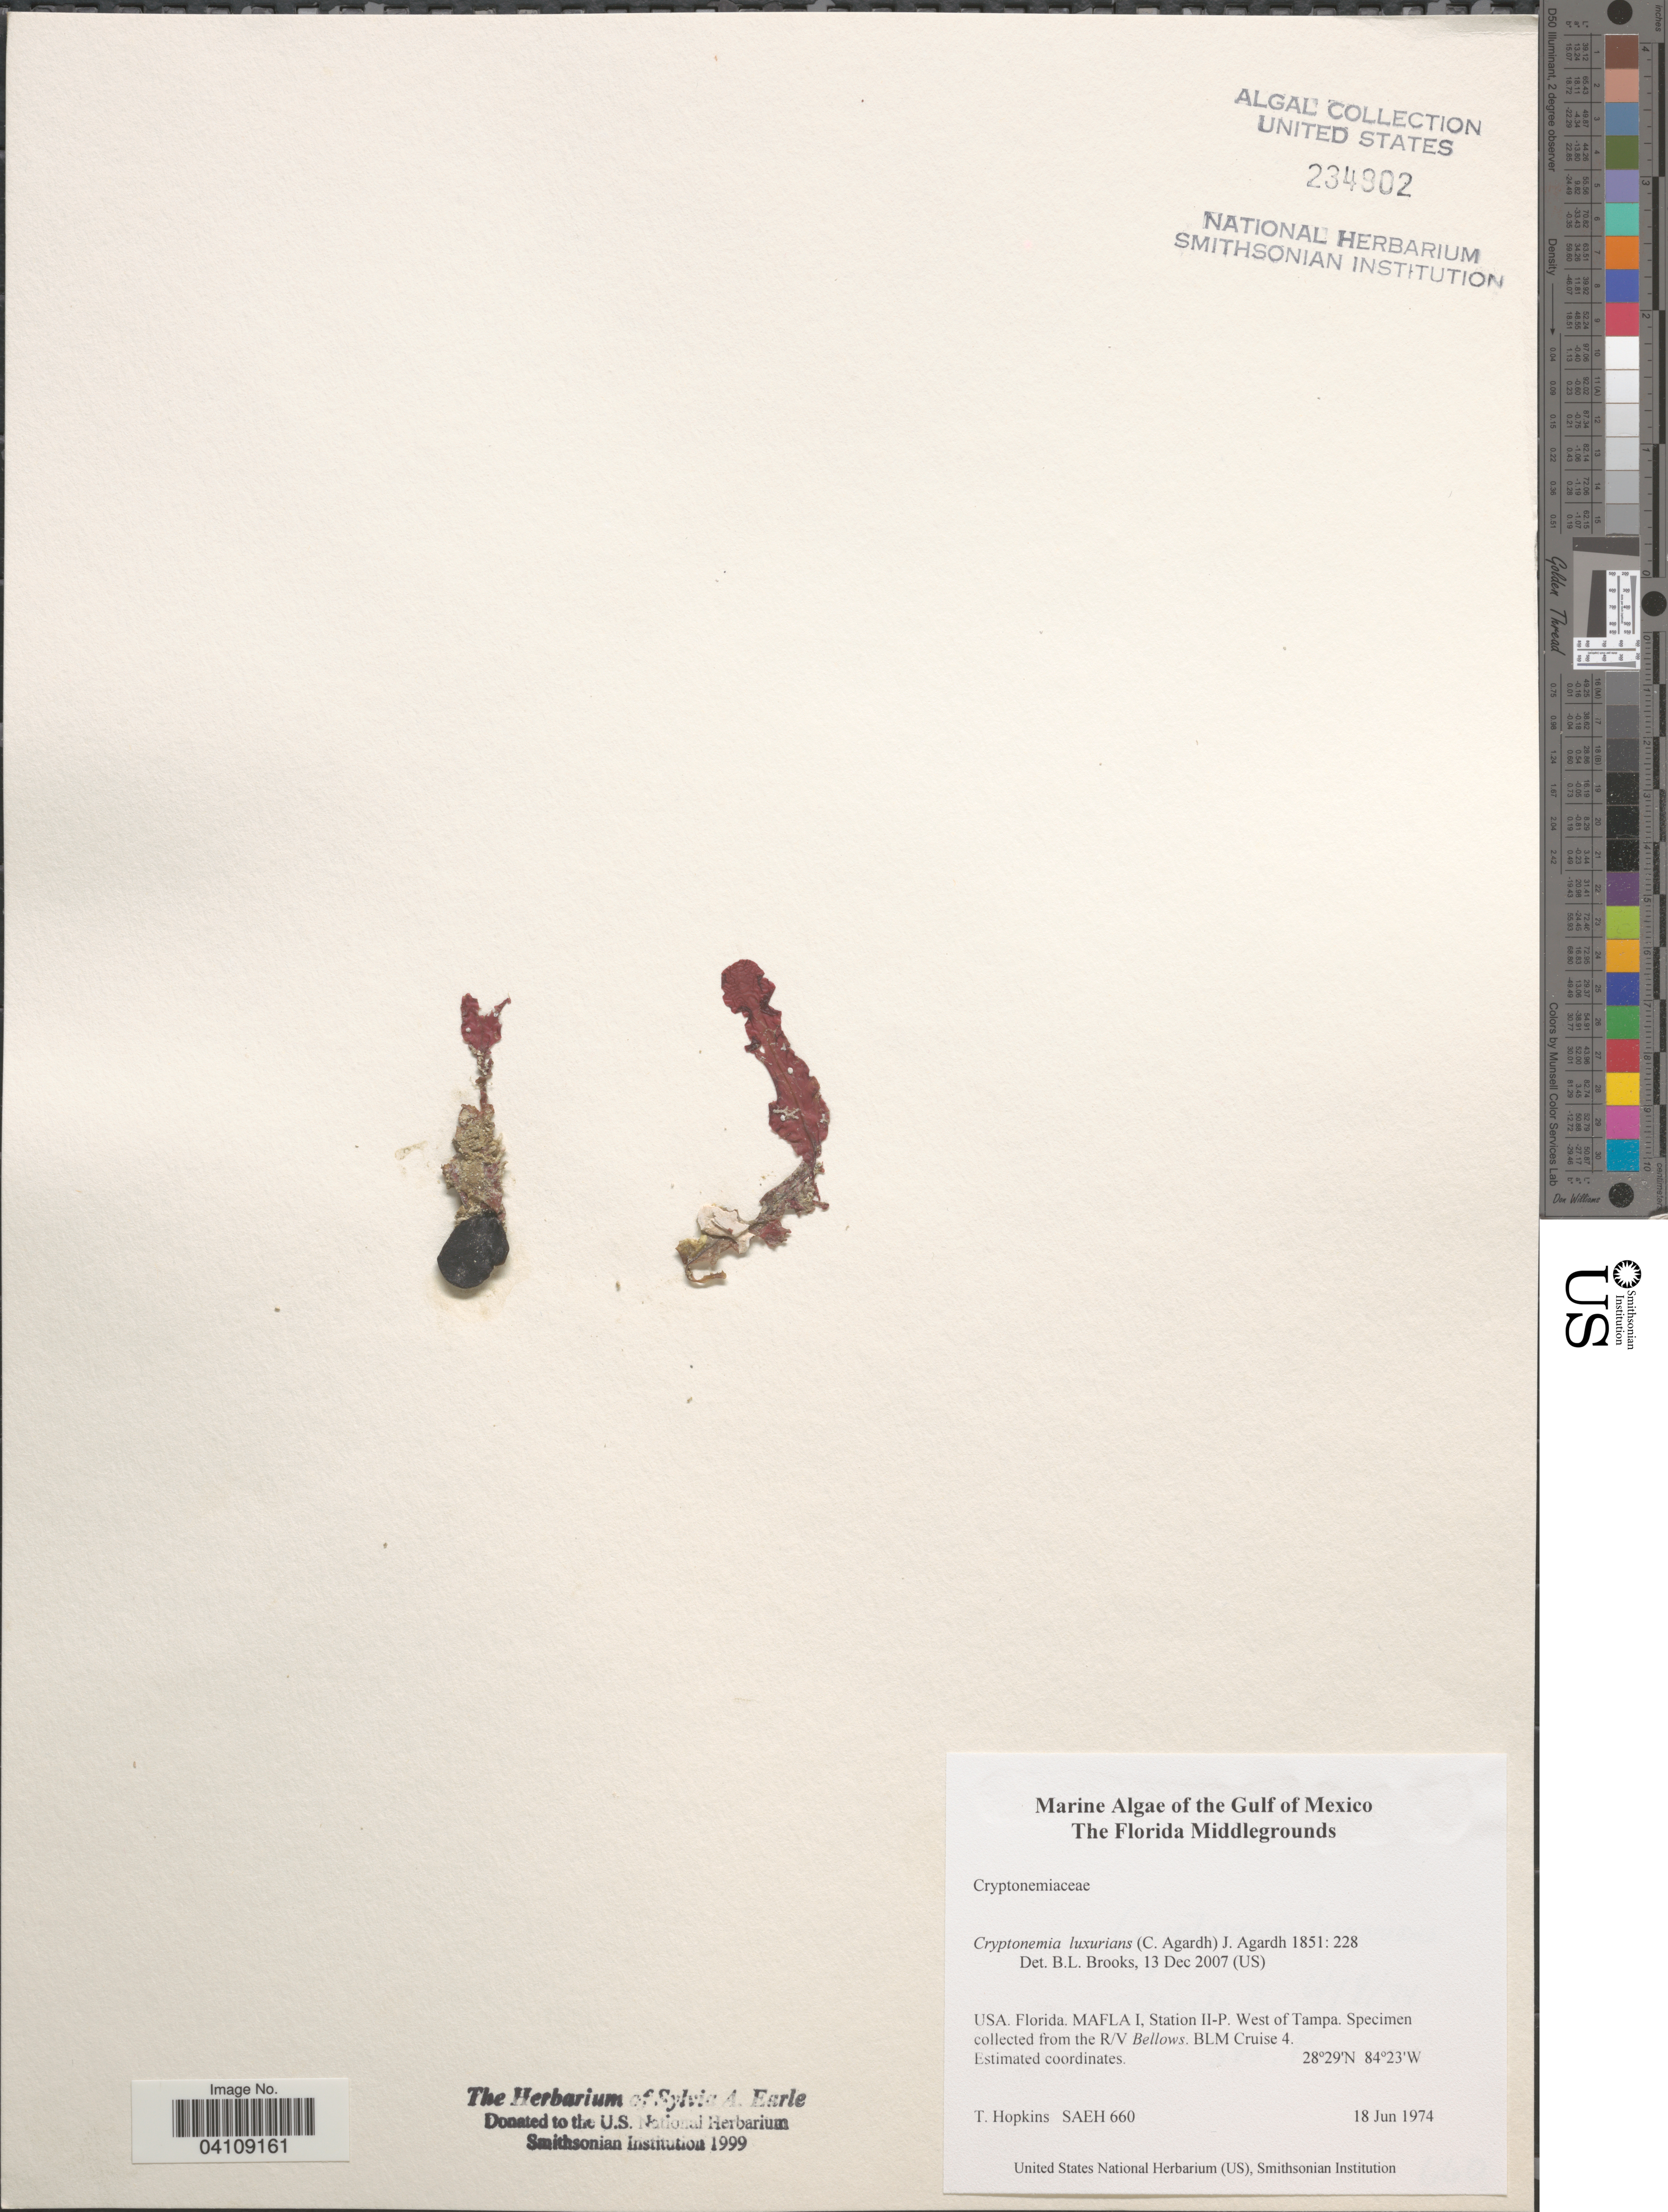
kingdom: Plantae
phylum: Rhodophyta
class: Florideophyceae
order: Halymeniales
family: Halymeniaceae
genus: Cryptonemia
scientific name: Cryptonemia seminervis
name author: (C. Agardh) J. Agardh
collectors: T. Hopkins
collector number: SAEH 660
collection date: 1974-06-18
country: United States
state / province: Florida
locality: Gulf of Mexico. The Florida Middlegrounds. Florida. MAFLA I, Station II-P. West of Tampa. BLM Cruise 4.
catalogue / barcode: US 234902